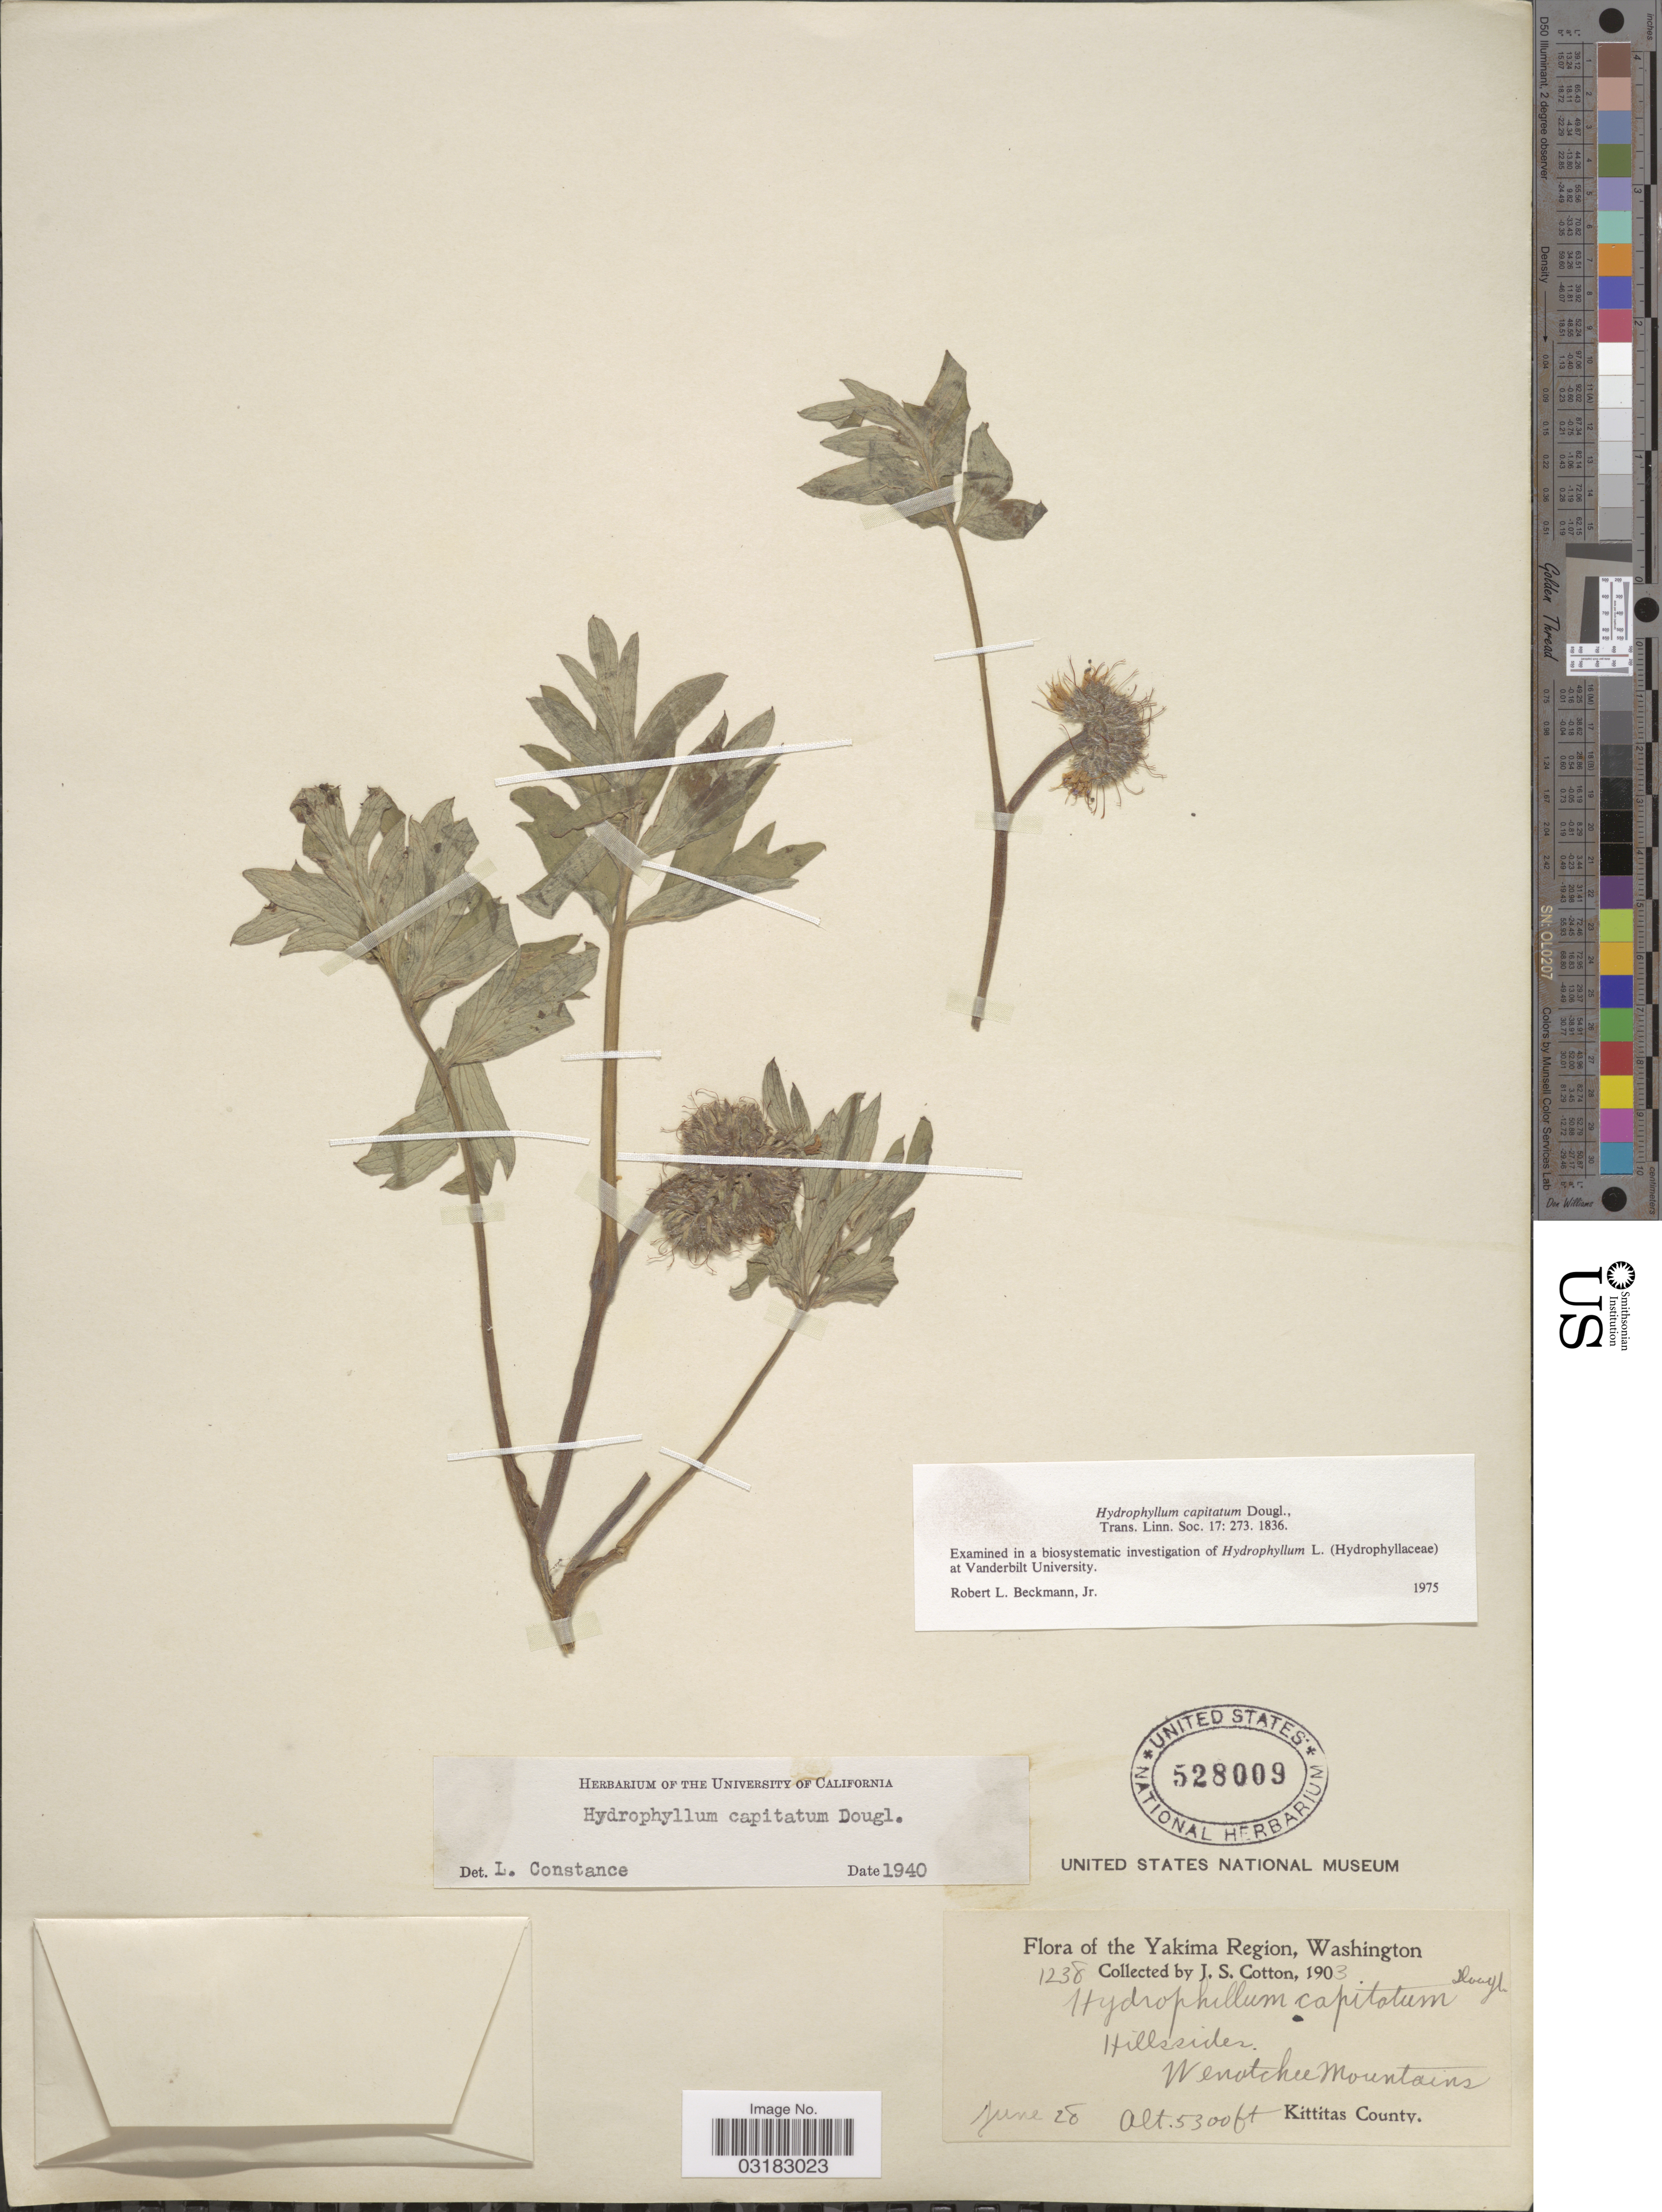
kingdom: Plantae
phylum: Tracheophyta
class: Magnoliopsida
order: Boraginales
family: Hydrophyllaceae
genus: Hydrophyllum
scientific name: Hydrophyllum capitatum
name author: Douglas ex Benth.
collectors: J. S. Cotton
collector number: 1238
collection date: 1903-06-28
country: United States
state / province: Washington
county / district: Kittitas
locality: Yakima Region. Hillsides. Wenatchee Mountains. Kittitas County.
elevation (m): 1615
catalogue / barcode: US 528009